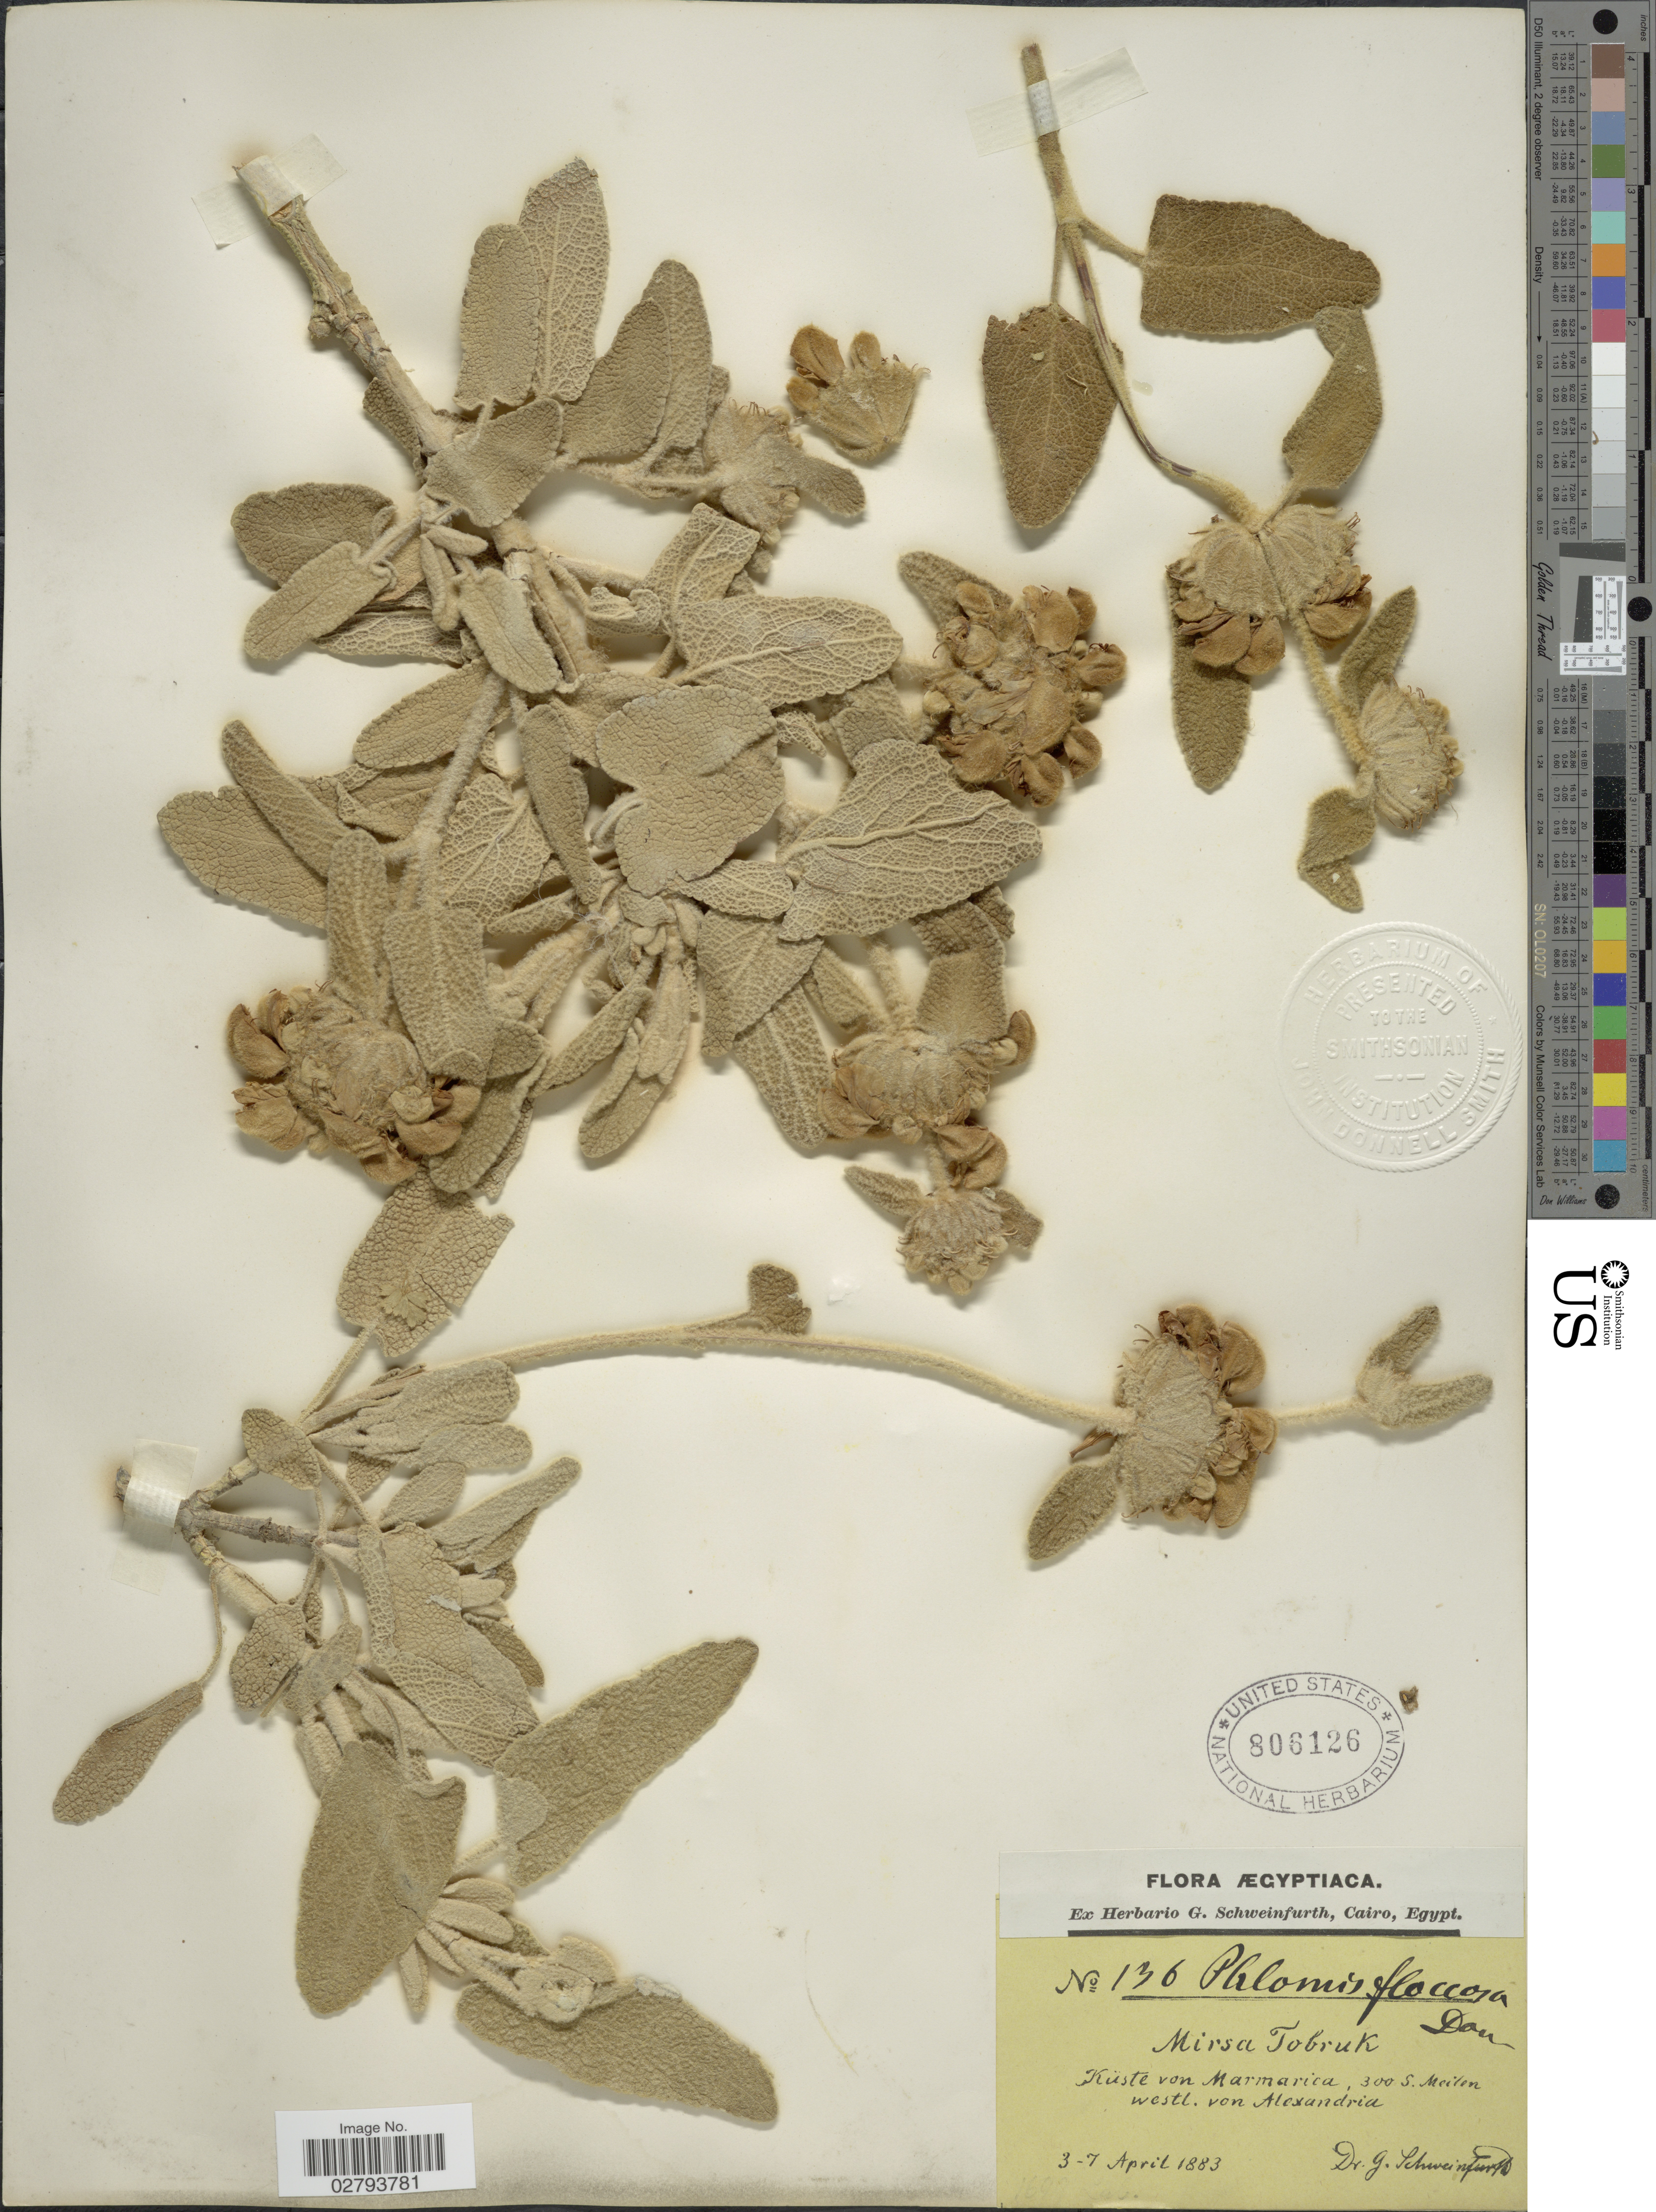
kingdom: Plantae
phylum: Tracheophyta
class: Magnoliopsida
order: Lamiales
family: Lamiaceae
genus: Phlomis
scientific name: Phlomis floccosa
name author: D. Don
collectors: G. A. Schweinfurth (herbarium)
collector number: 136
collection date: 1883-04-03/1883-04-07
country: Egypt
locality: Küste von Marmarica, 300 S. Meilen westl. von Alexandria.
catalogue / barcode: US 806126